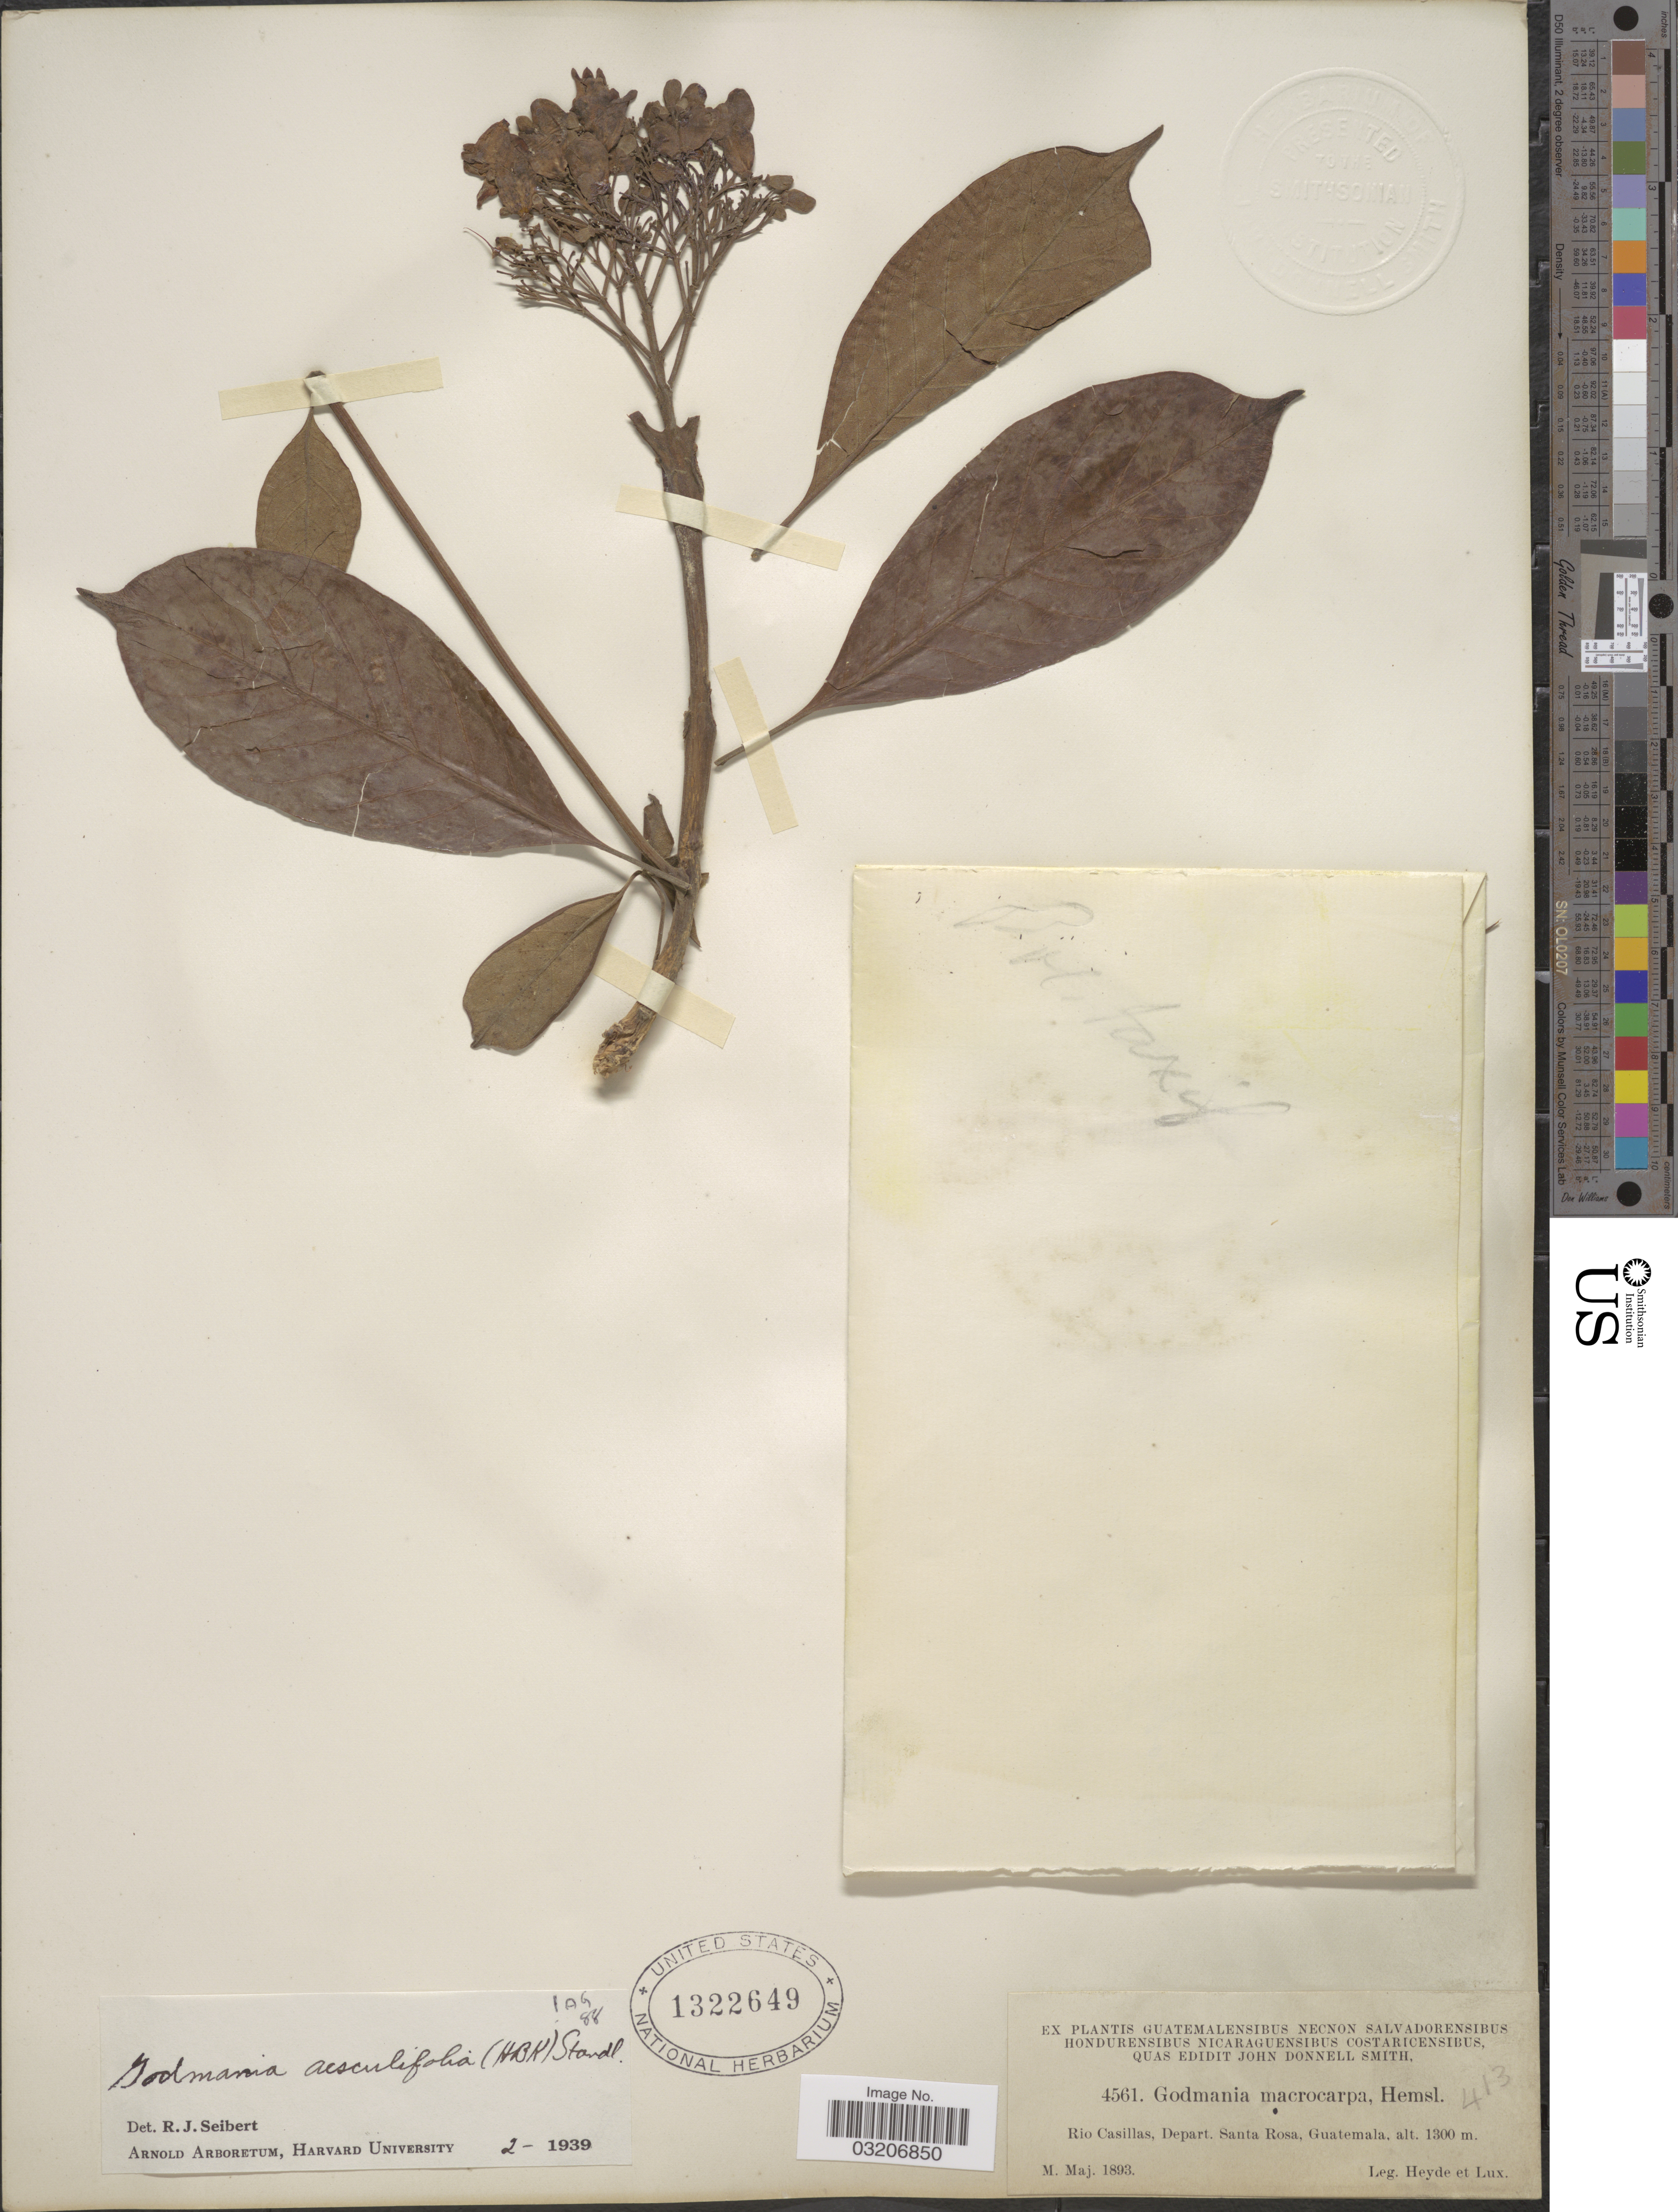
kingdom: Plantae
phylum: Tracheophyta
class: Magnoliopsida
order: Lamiales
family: Bignoniaceae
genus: Godmania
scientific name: Godmania aesculifolia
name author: Standl.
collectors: Heyde & Lux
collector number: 4561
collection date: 1893-05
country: Guatemala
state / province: Santa Rosa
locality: Rio Casillas, Depart. Santa Rosa.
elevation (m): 1300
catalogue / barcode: US 1322649